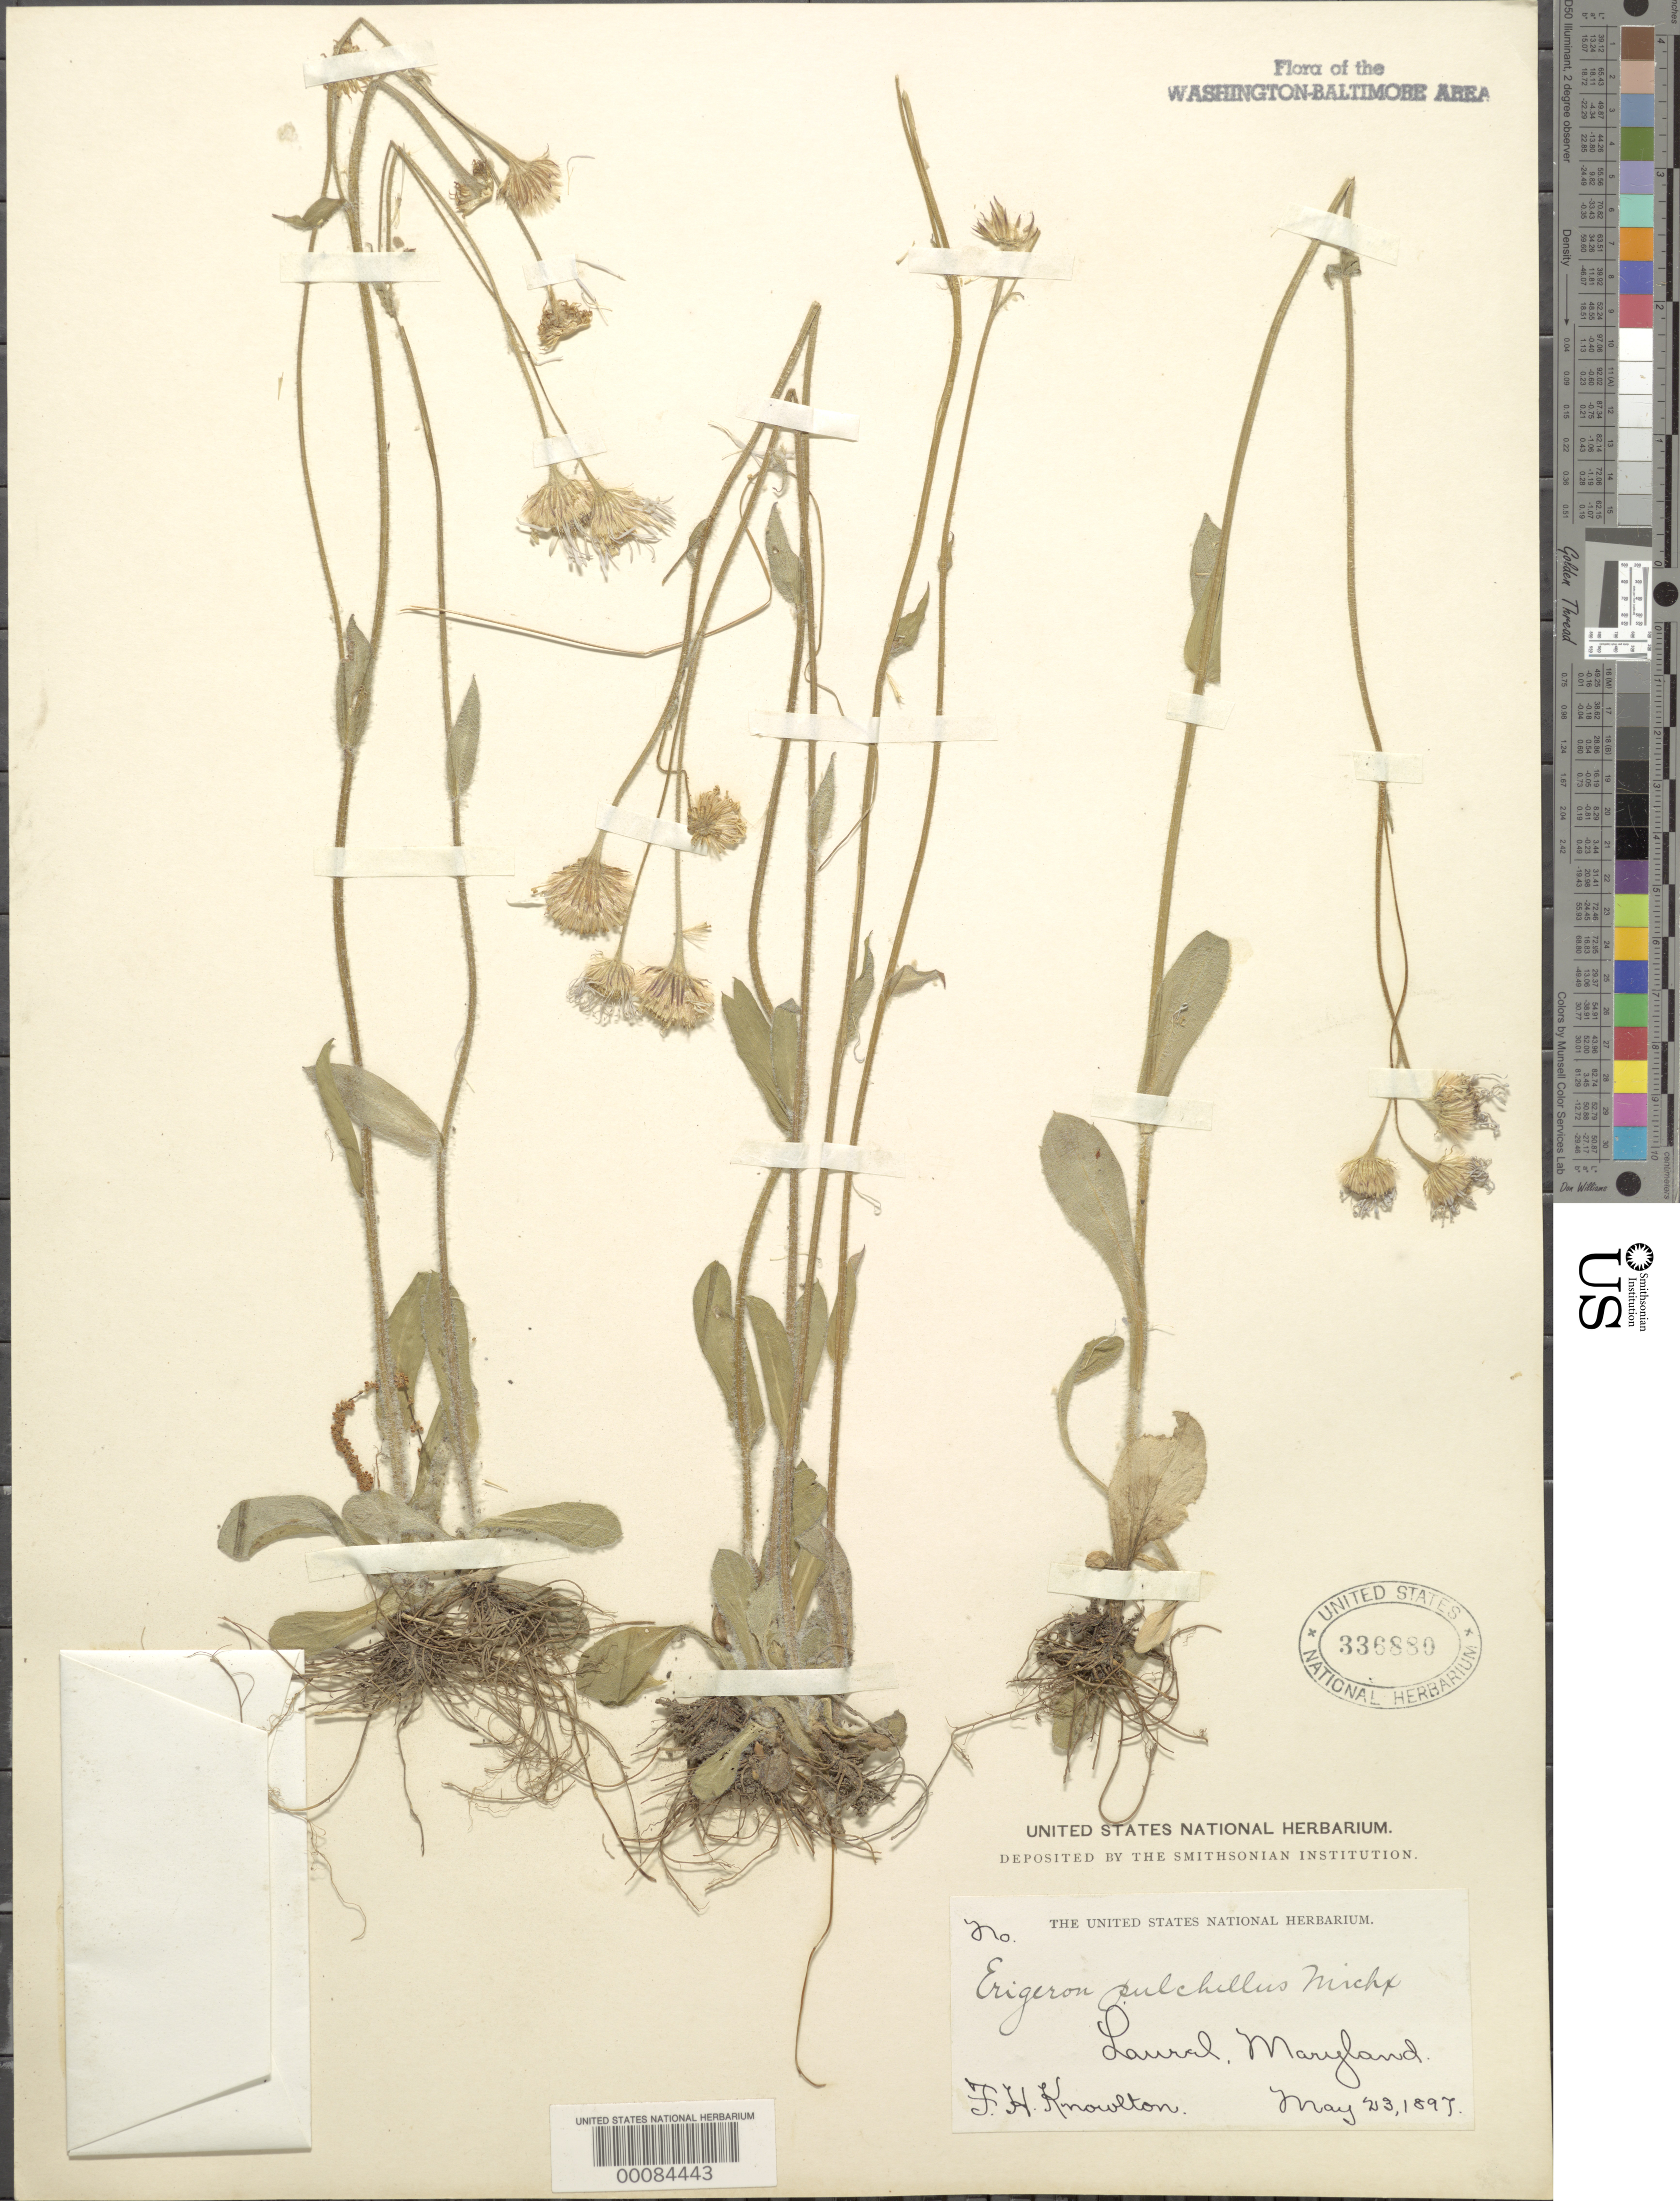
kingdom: Plantae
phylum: Tracheophyta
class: Magnoliopsida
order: Asterales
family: Asteraceae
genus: Erigeron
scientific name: Erigeron pulchellus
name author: Michx.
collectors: F. H. Knowlton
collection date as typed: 23 May 1897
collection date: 1897-05-23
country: United States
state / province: Maryland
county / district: Prince George's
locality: Laurel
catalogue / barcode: US 336880